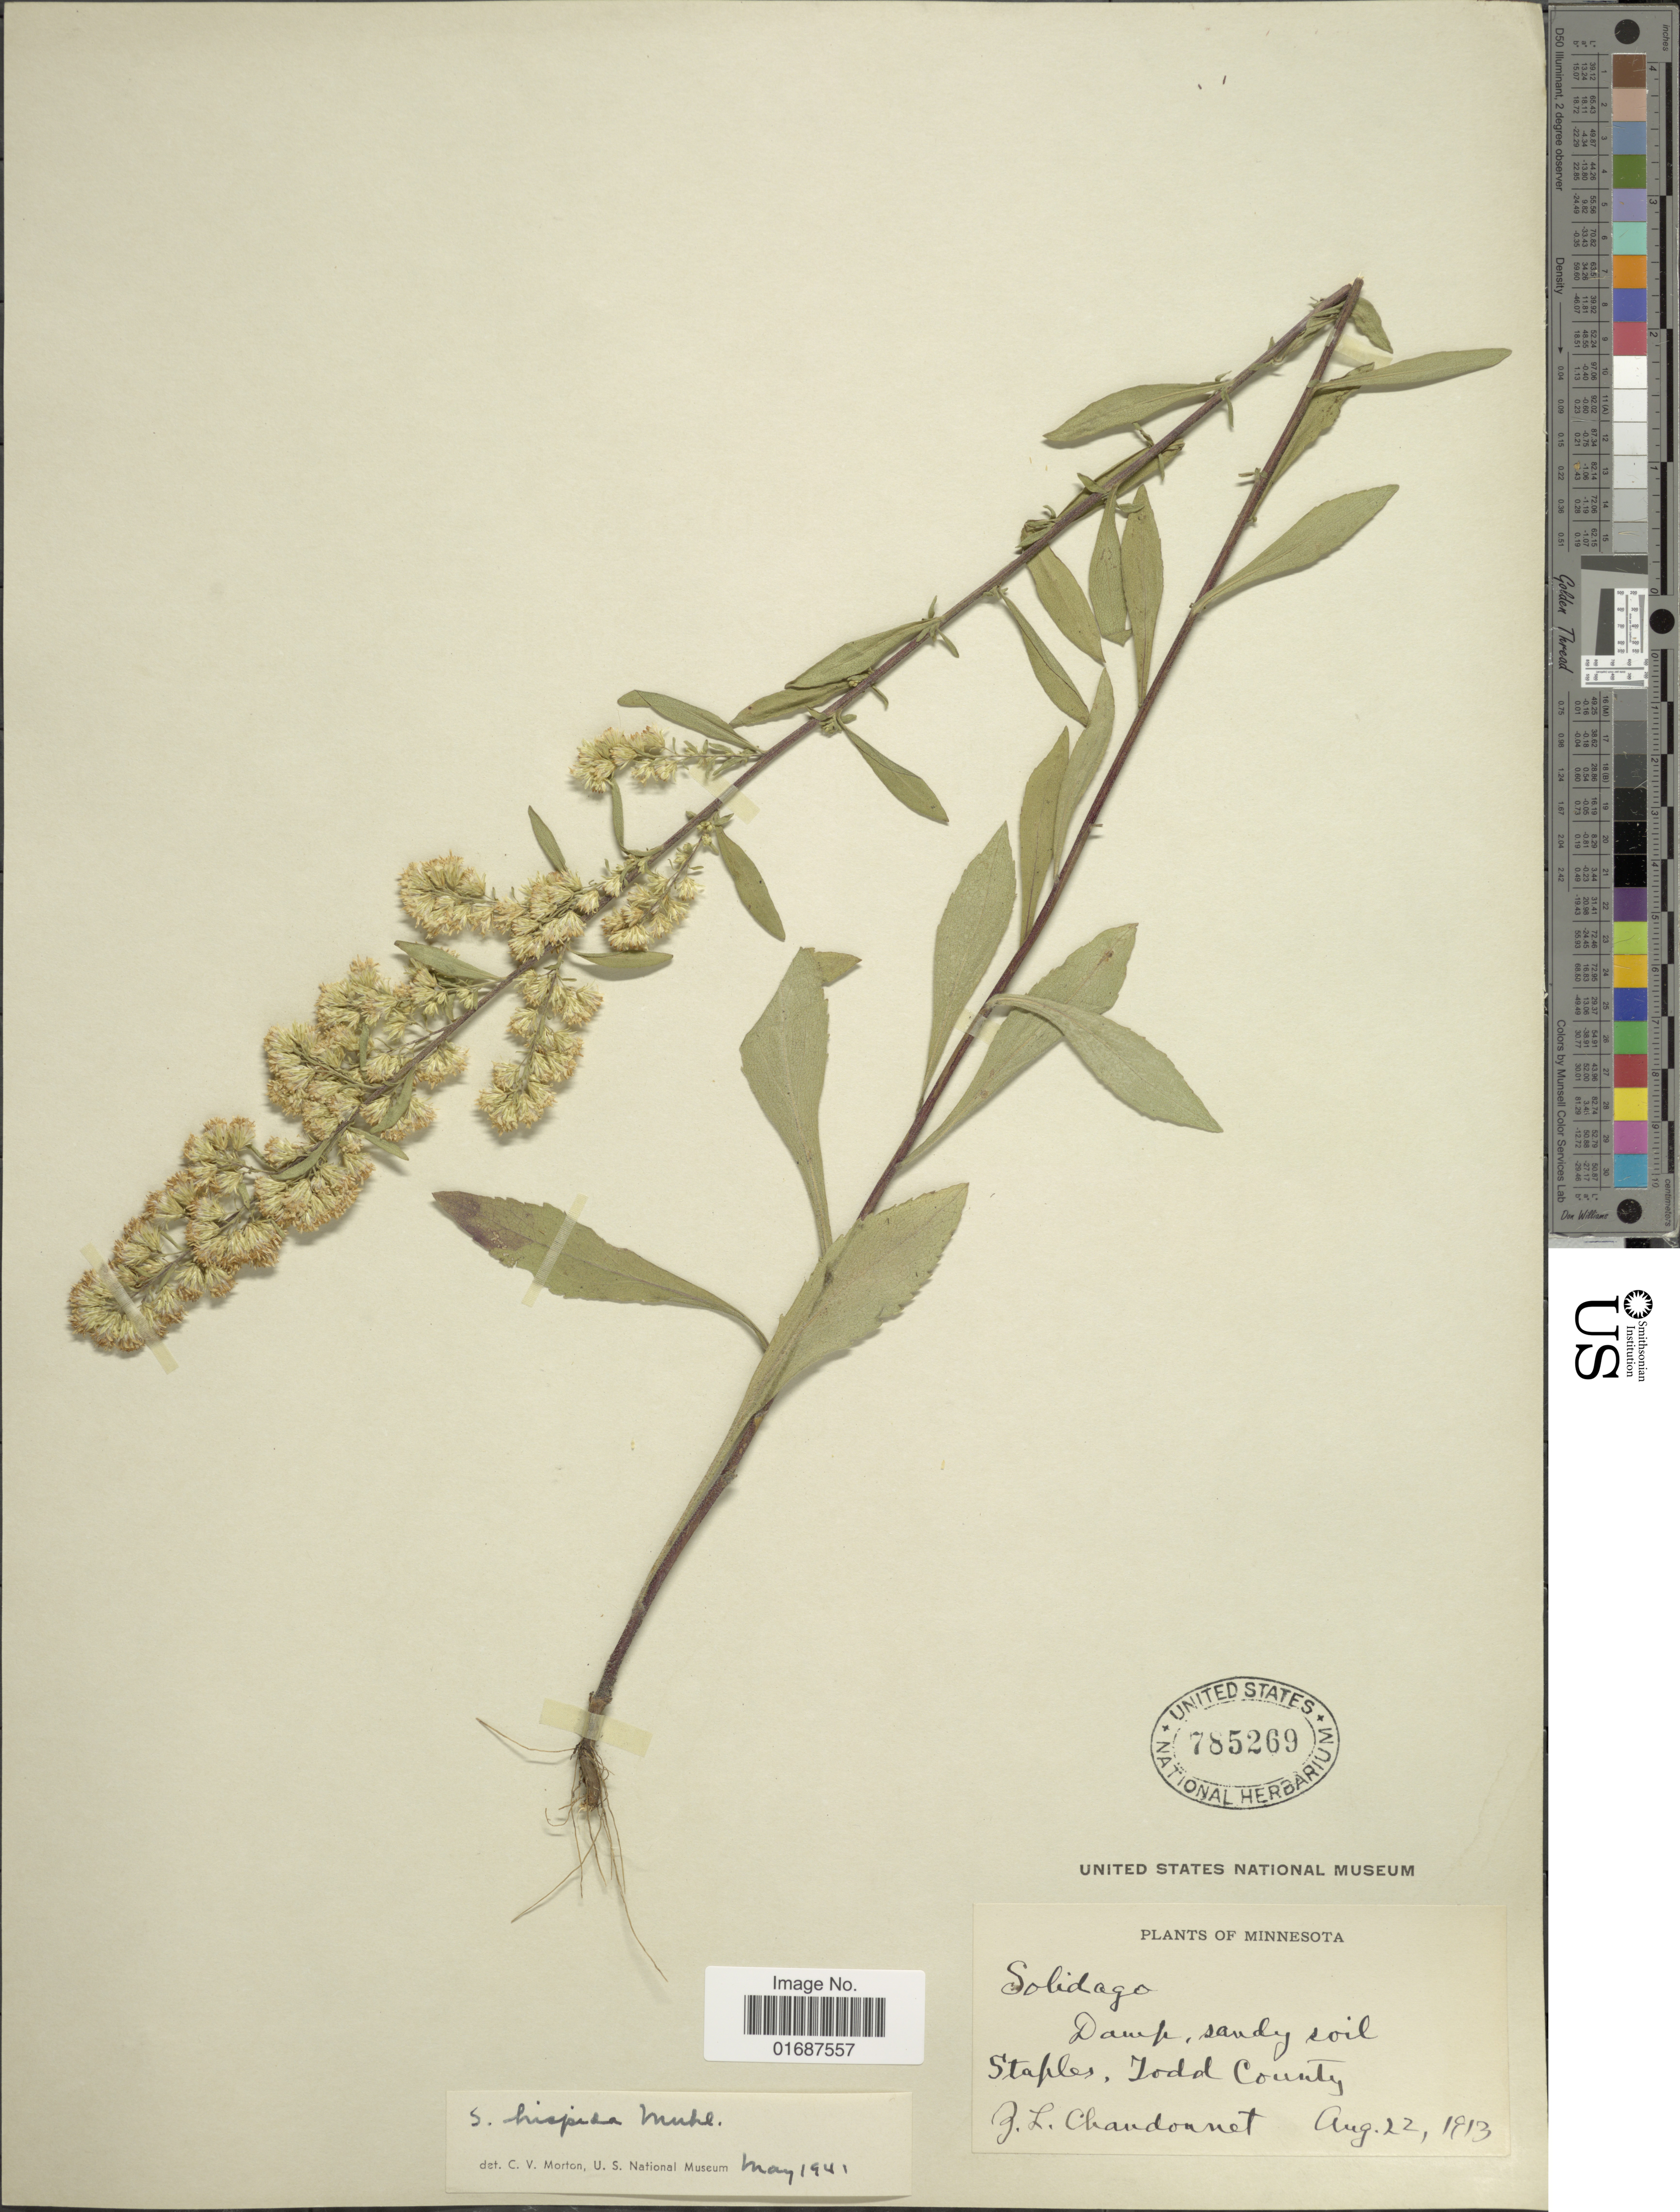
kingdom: Plantae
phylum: Tracheophyta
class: Magnoliopsida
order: Asterales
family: Asteraceae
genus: Solidago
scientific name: Solidago hispida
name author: Muhl. ex Willd.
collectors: Z. Chandonnet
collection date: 1913-08-22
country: United States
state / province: Minnesota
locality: Staples, Todd County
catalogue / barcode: US 785269